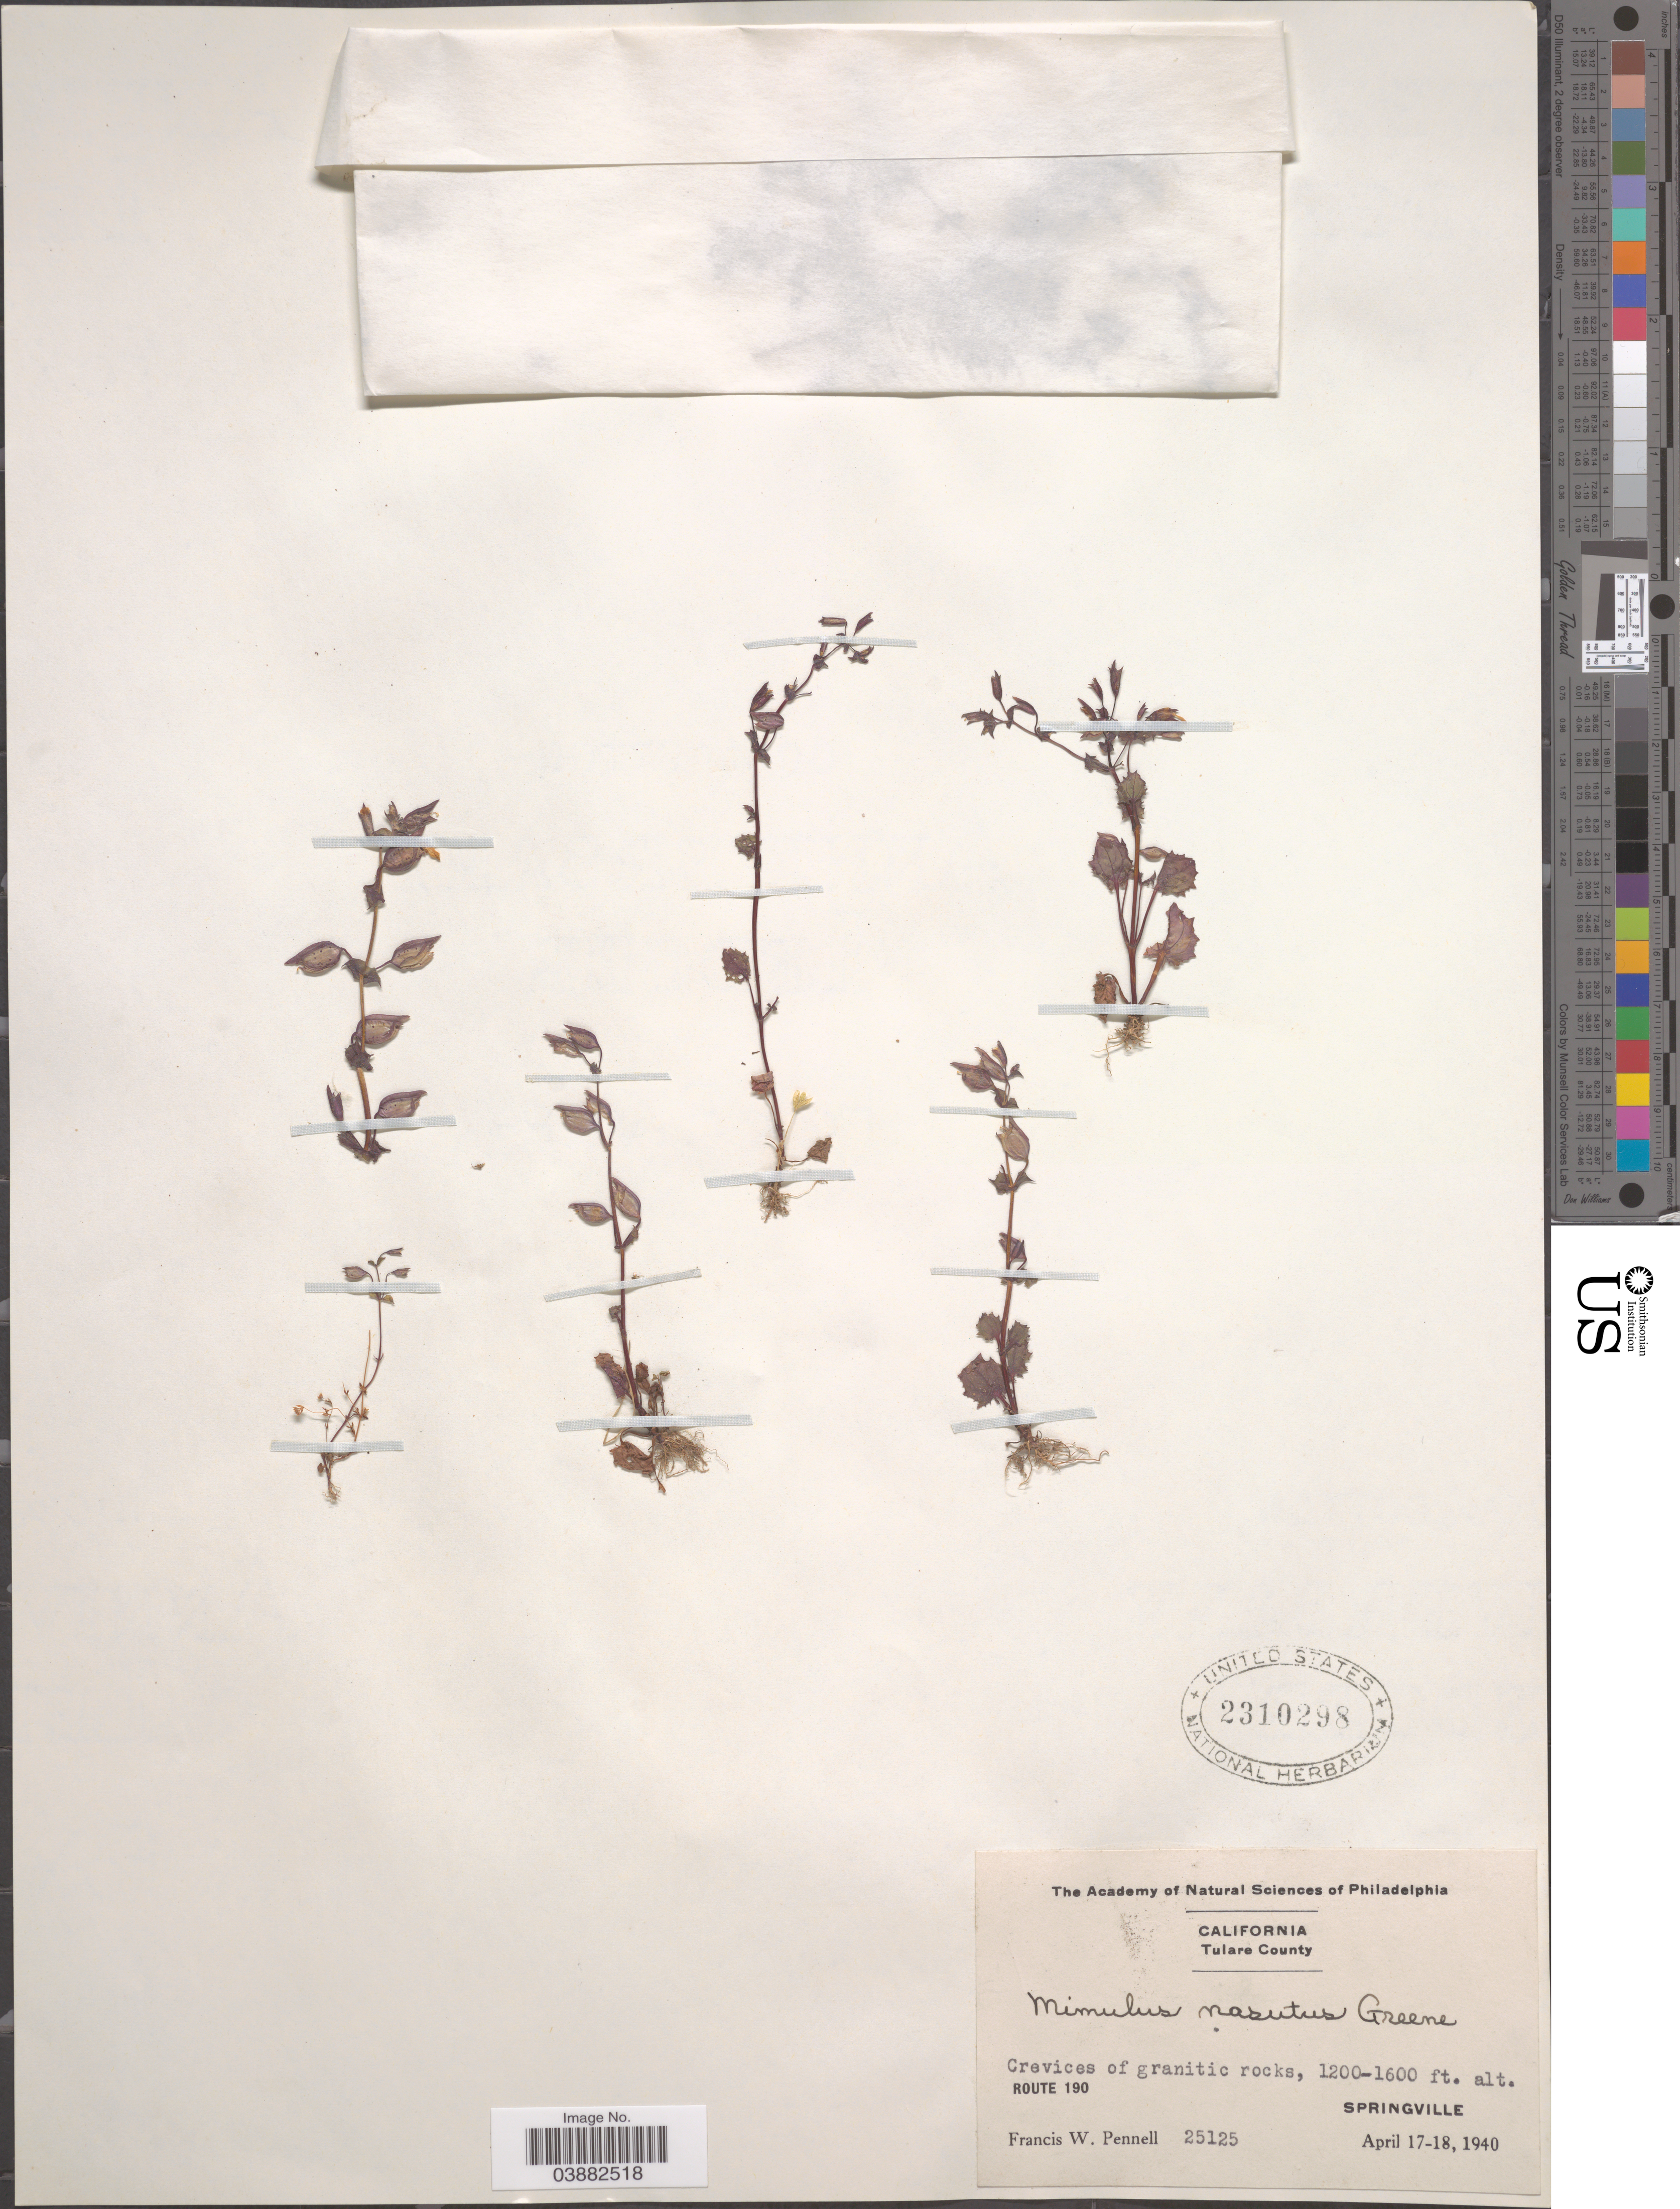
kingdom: Plantae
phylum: Tracheophyta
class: Magnoliopsida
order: Lamiales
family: Phrymaceae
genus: Mimulus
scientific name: Mimulus nasutus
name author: Greene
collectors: F. W. Pennell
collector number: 25125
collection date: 1940-04-17/1940-04-18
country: United States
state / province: California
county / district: Tulare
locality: Tulare County. Route 190. Springville.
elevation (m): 366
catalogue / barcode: US 2310298